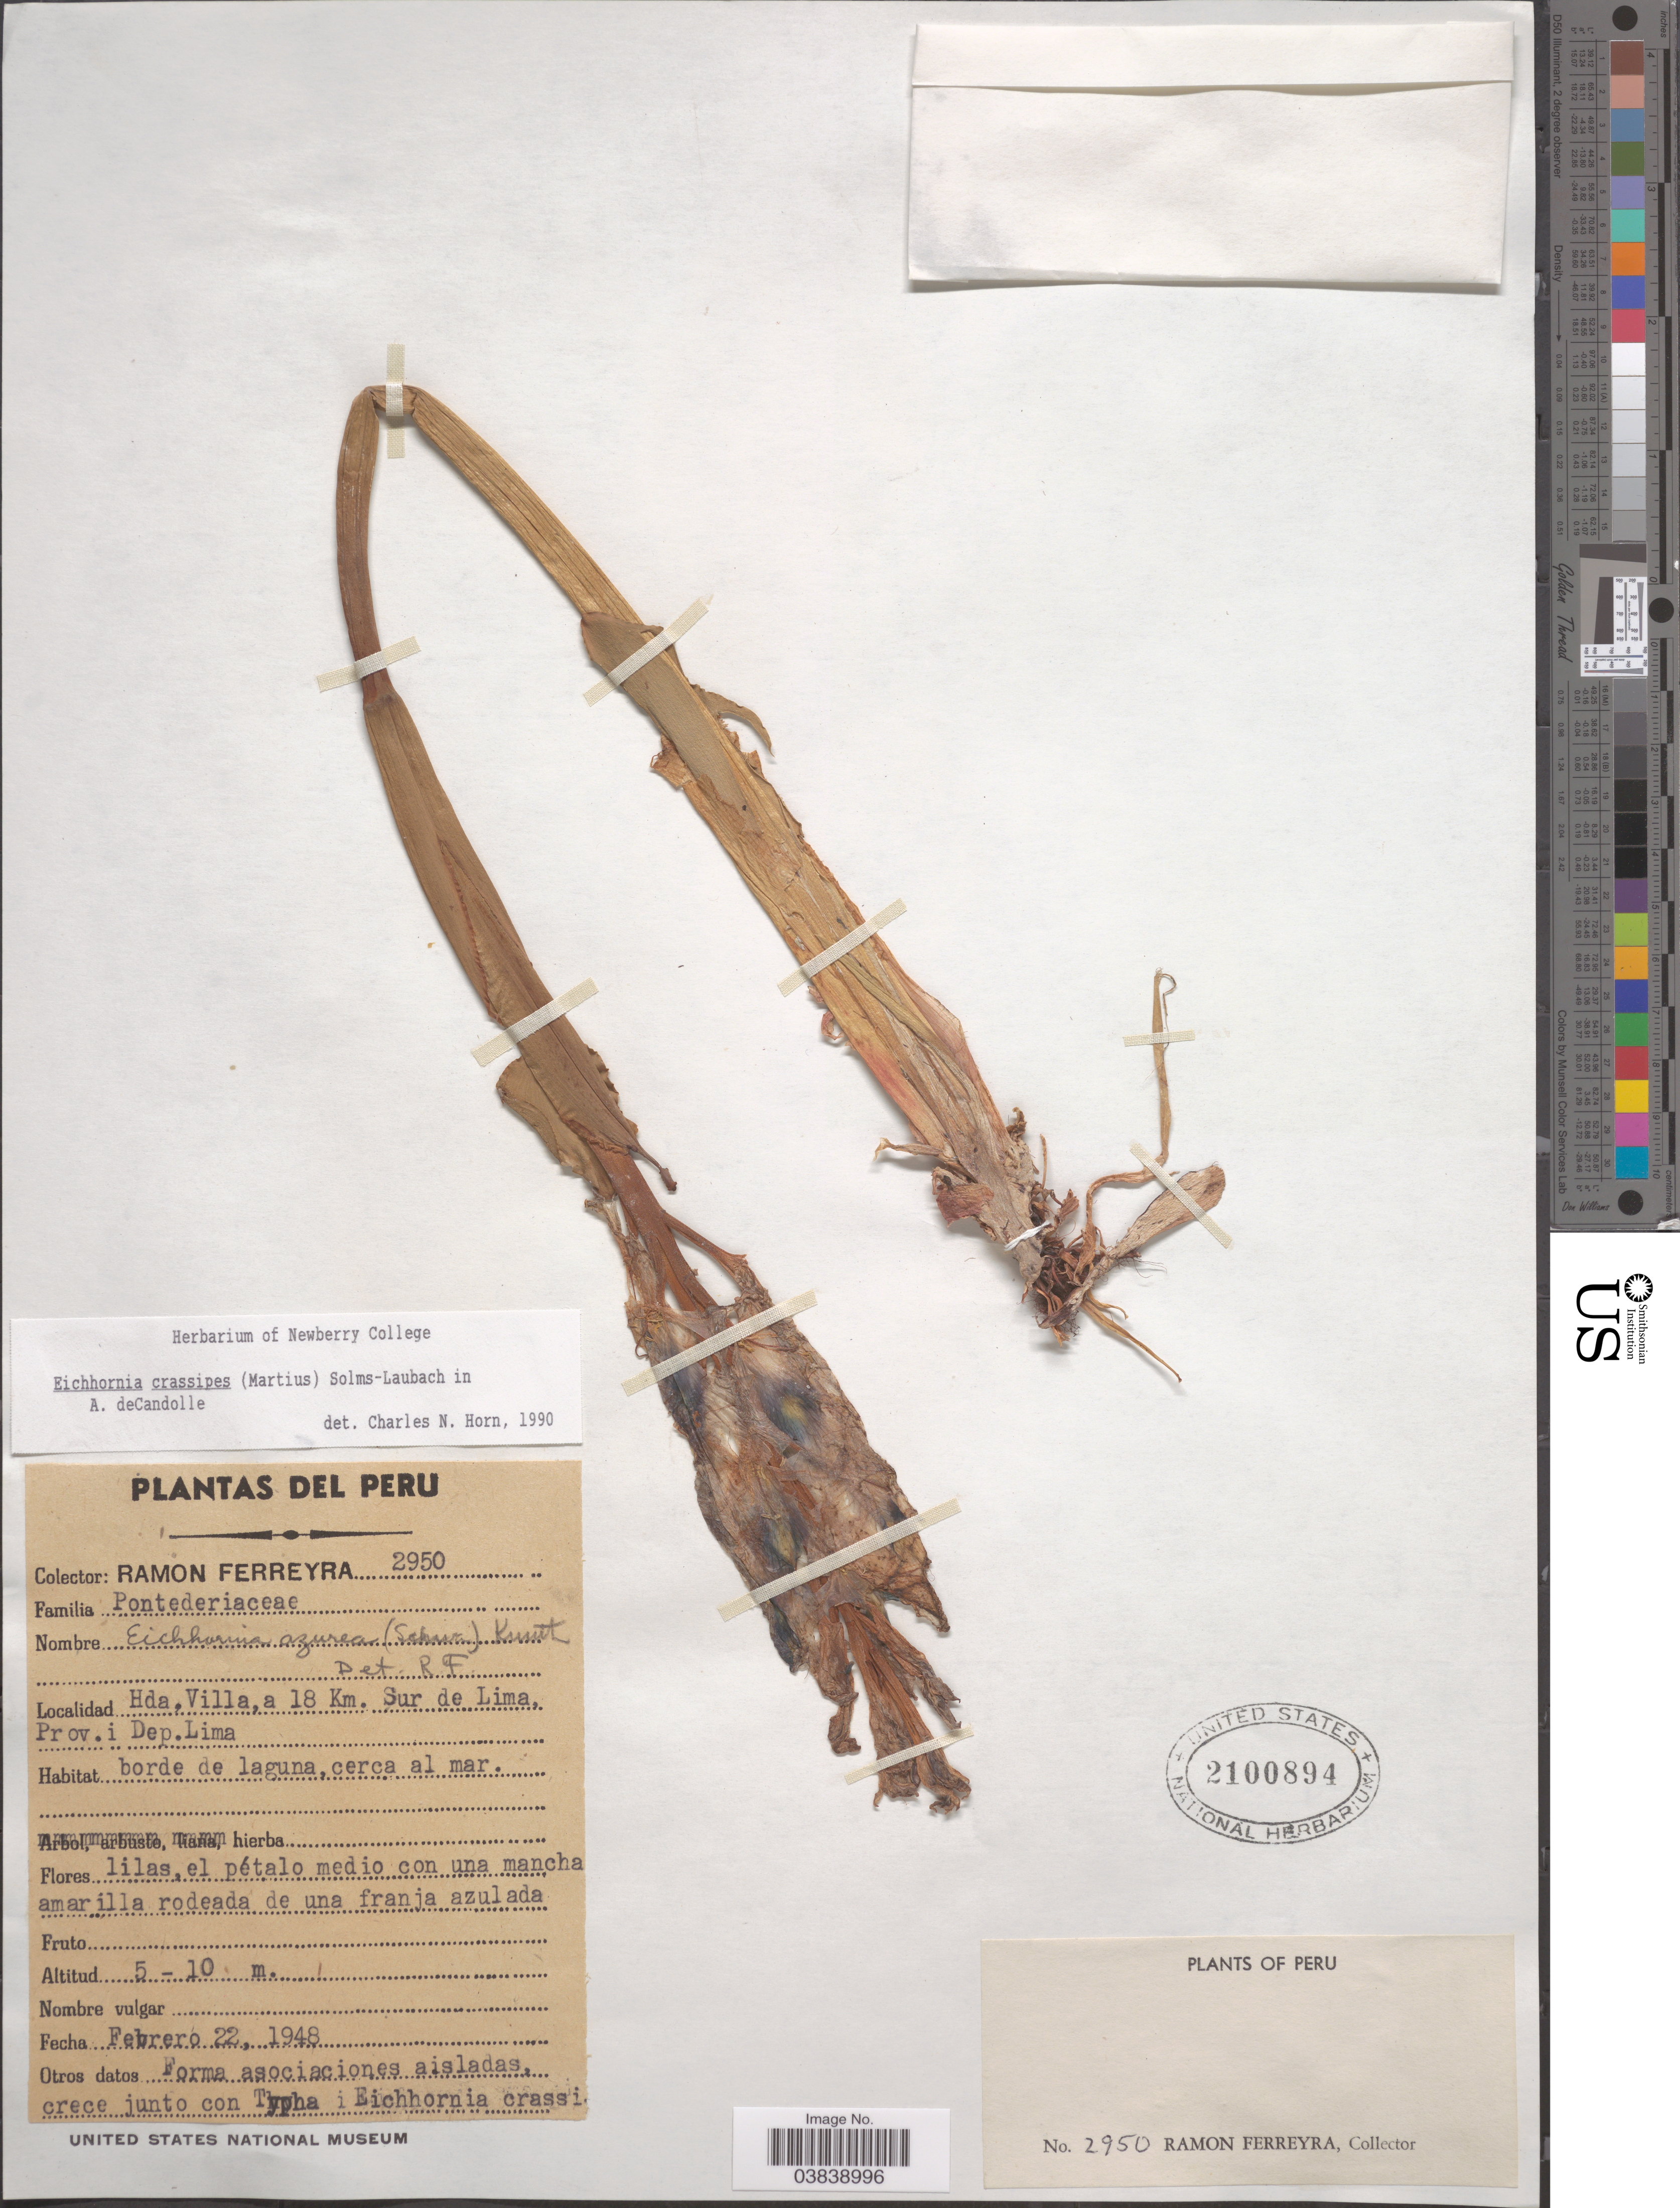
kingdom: Plantae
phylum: Tracheophyta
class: Liliopsida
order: Commelinales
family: Pontederiaceae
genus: Eichhornia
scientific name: Eichhornia crassipes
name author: (Mart.) Solms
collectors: R. A. Ferreyra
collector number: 2950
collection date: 1948-02-22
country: Peru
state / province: Lima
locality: Hda. Villa, a 18 Km. Sur de Lima, Prov. i Dep. Lima.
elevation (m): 5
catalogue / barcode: US 2100894